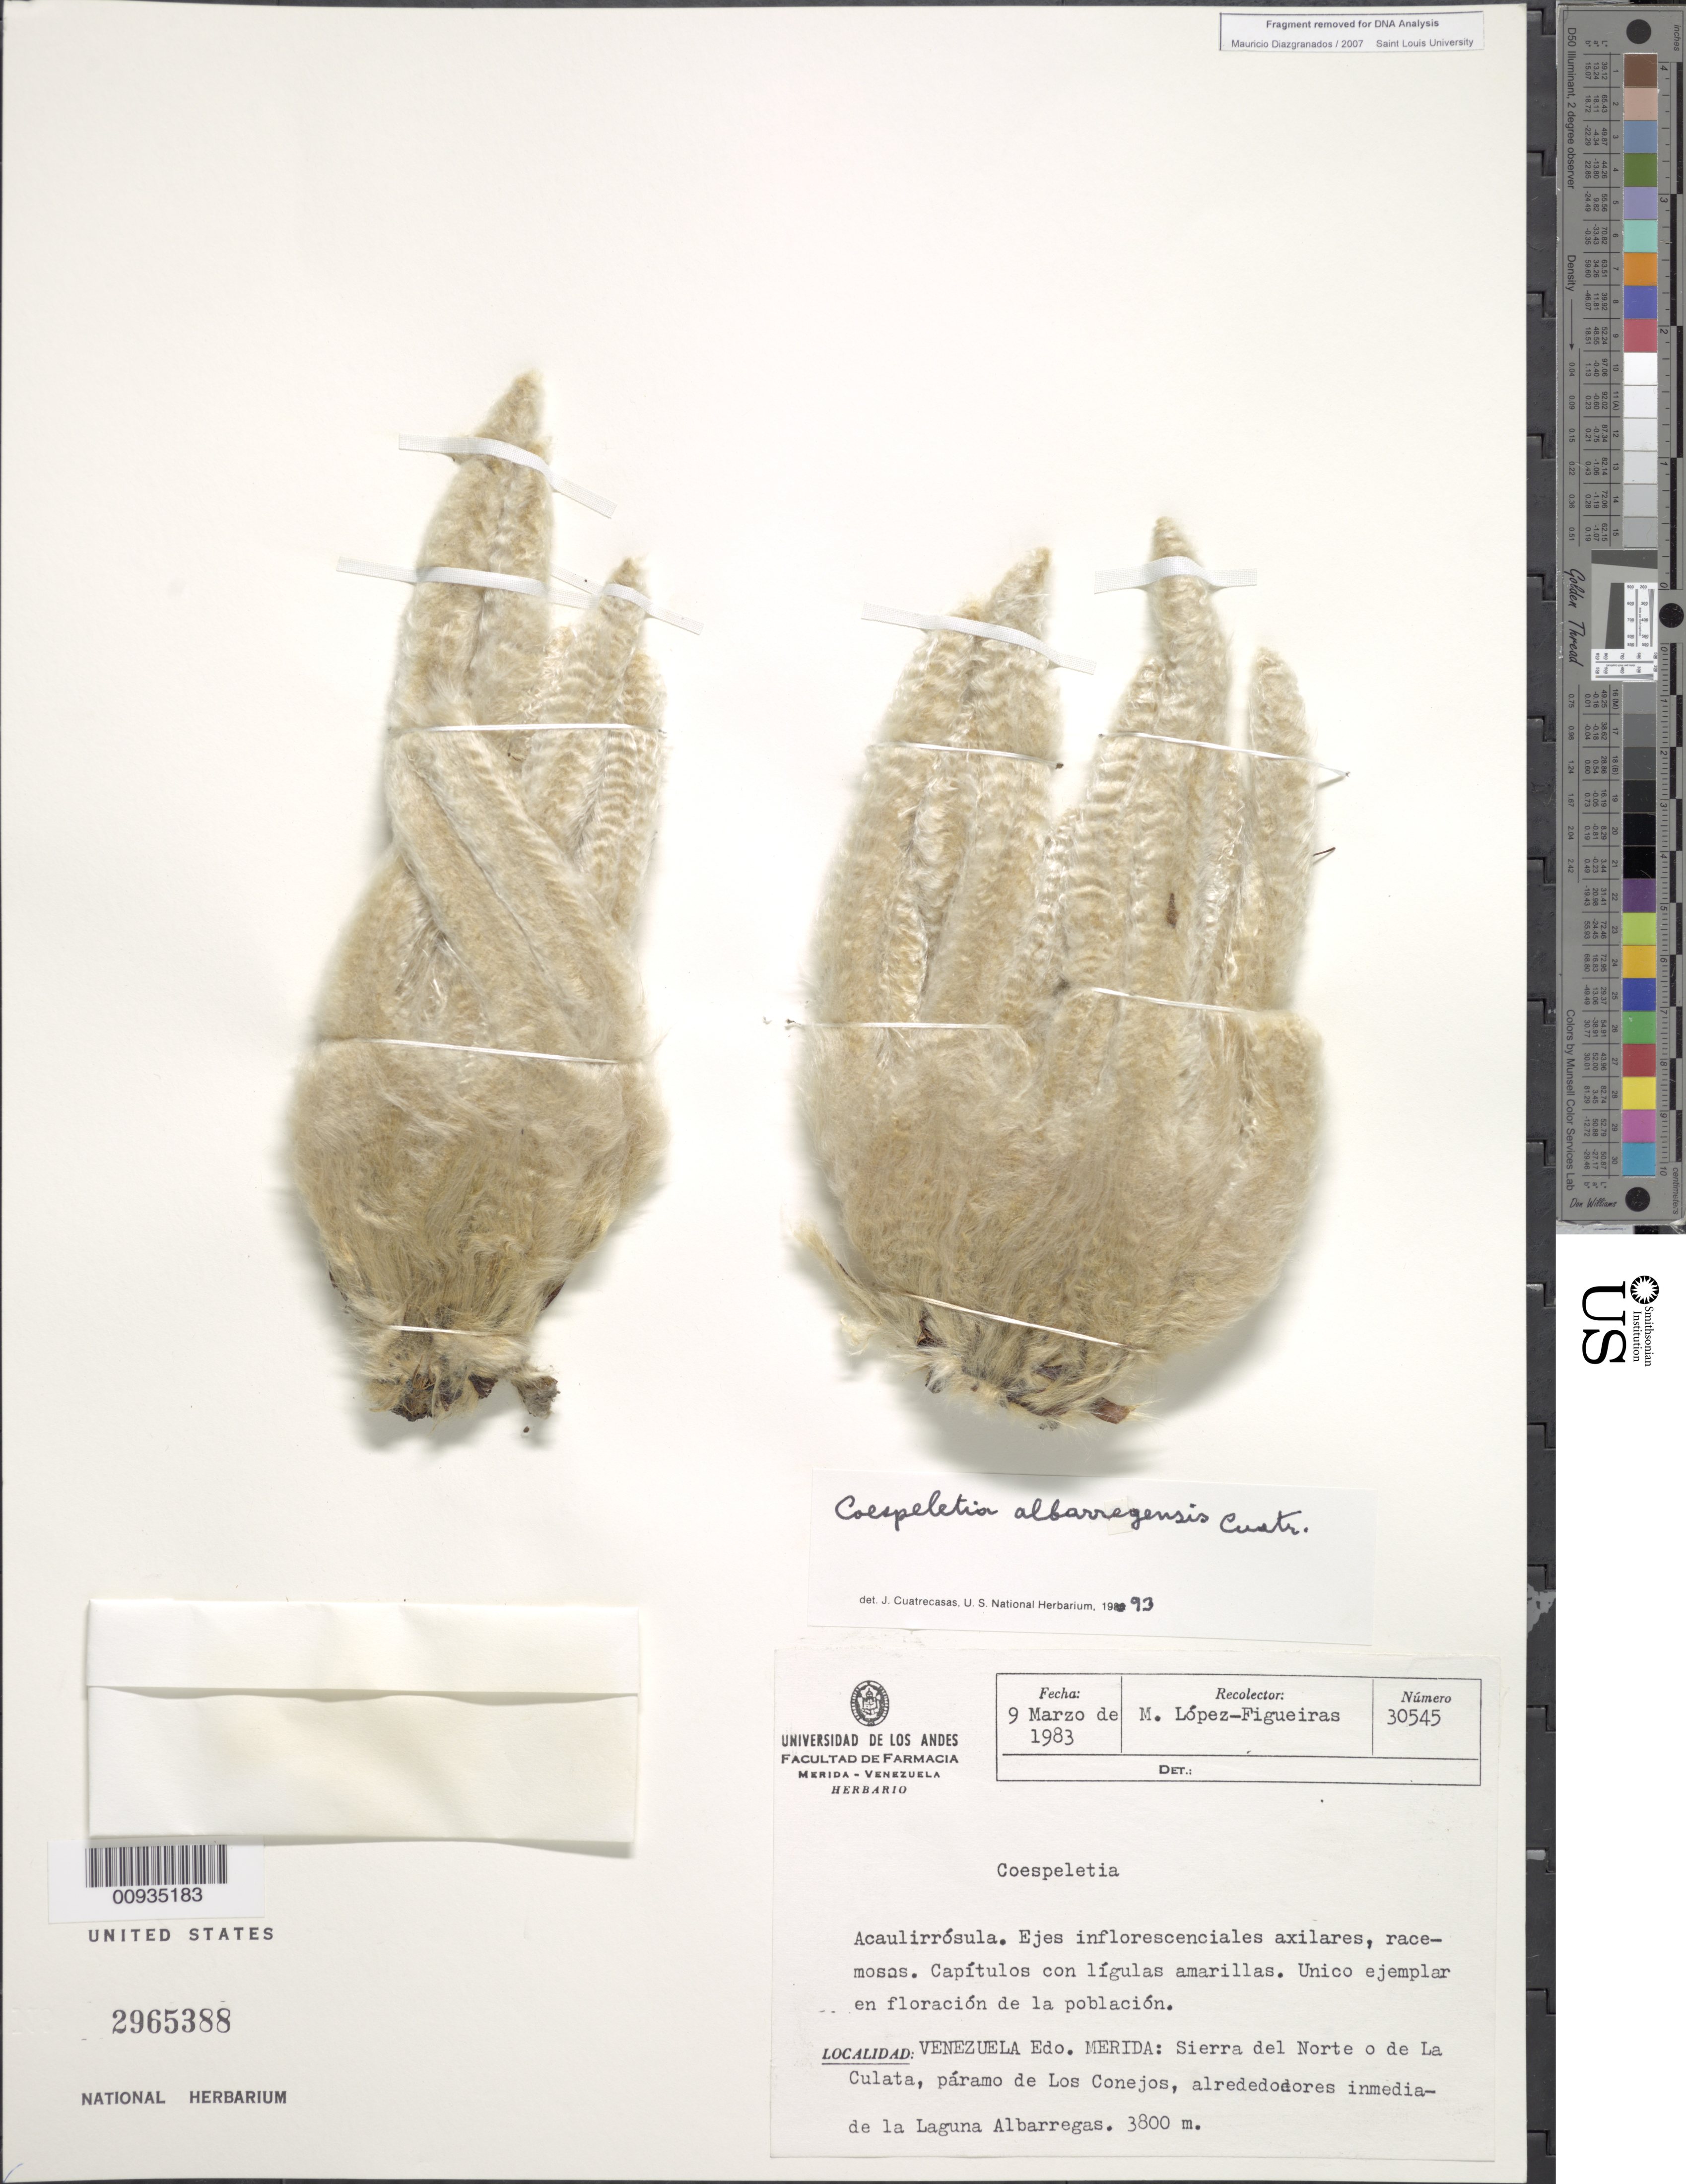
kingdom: Plantae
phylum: Tracheophyta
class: Magnoliopsida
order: Asterales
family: Asteraceae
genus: Coespeletia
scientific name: Coespeletia albarregensis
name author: Cuatrec.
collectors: M. López Figueiras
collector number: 30545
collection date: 1983-03-09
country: Venezuela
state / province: Mérida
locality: Sierra del Norte o de La Culata, paramo de Los Conejos, alrededores inmediade la Laguna Albarregas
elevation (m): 3800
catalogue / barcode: US 2965388